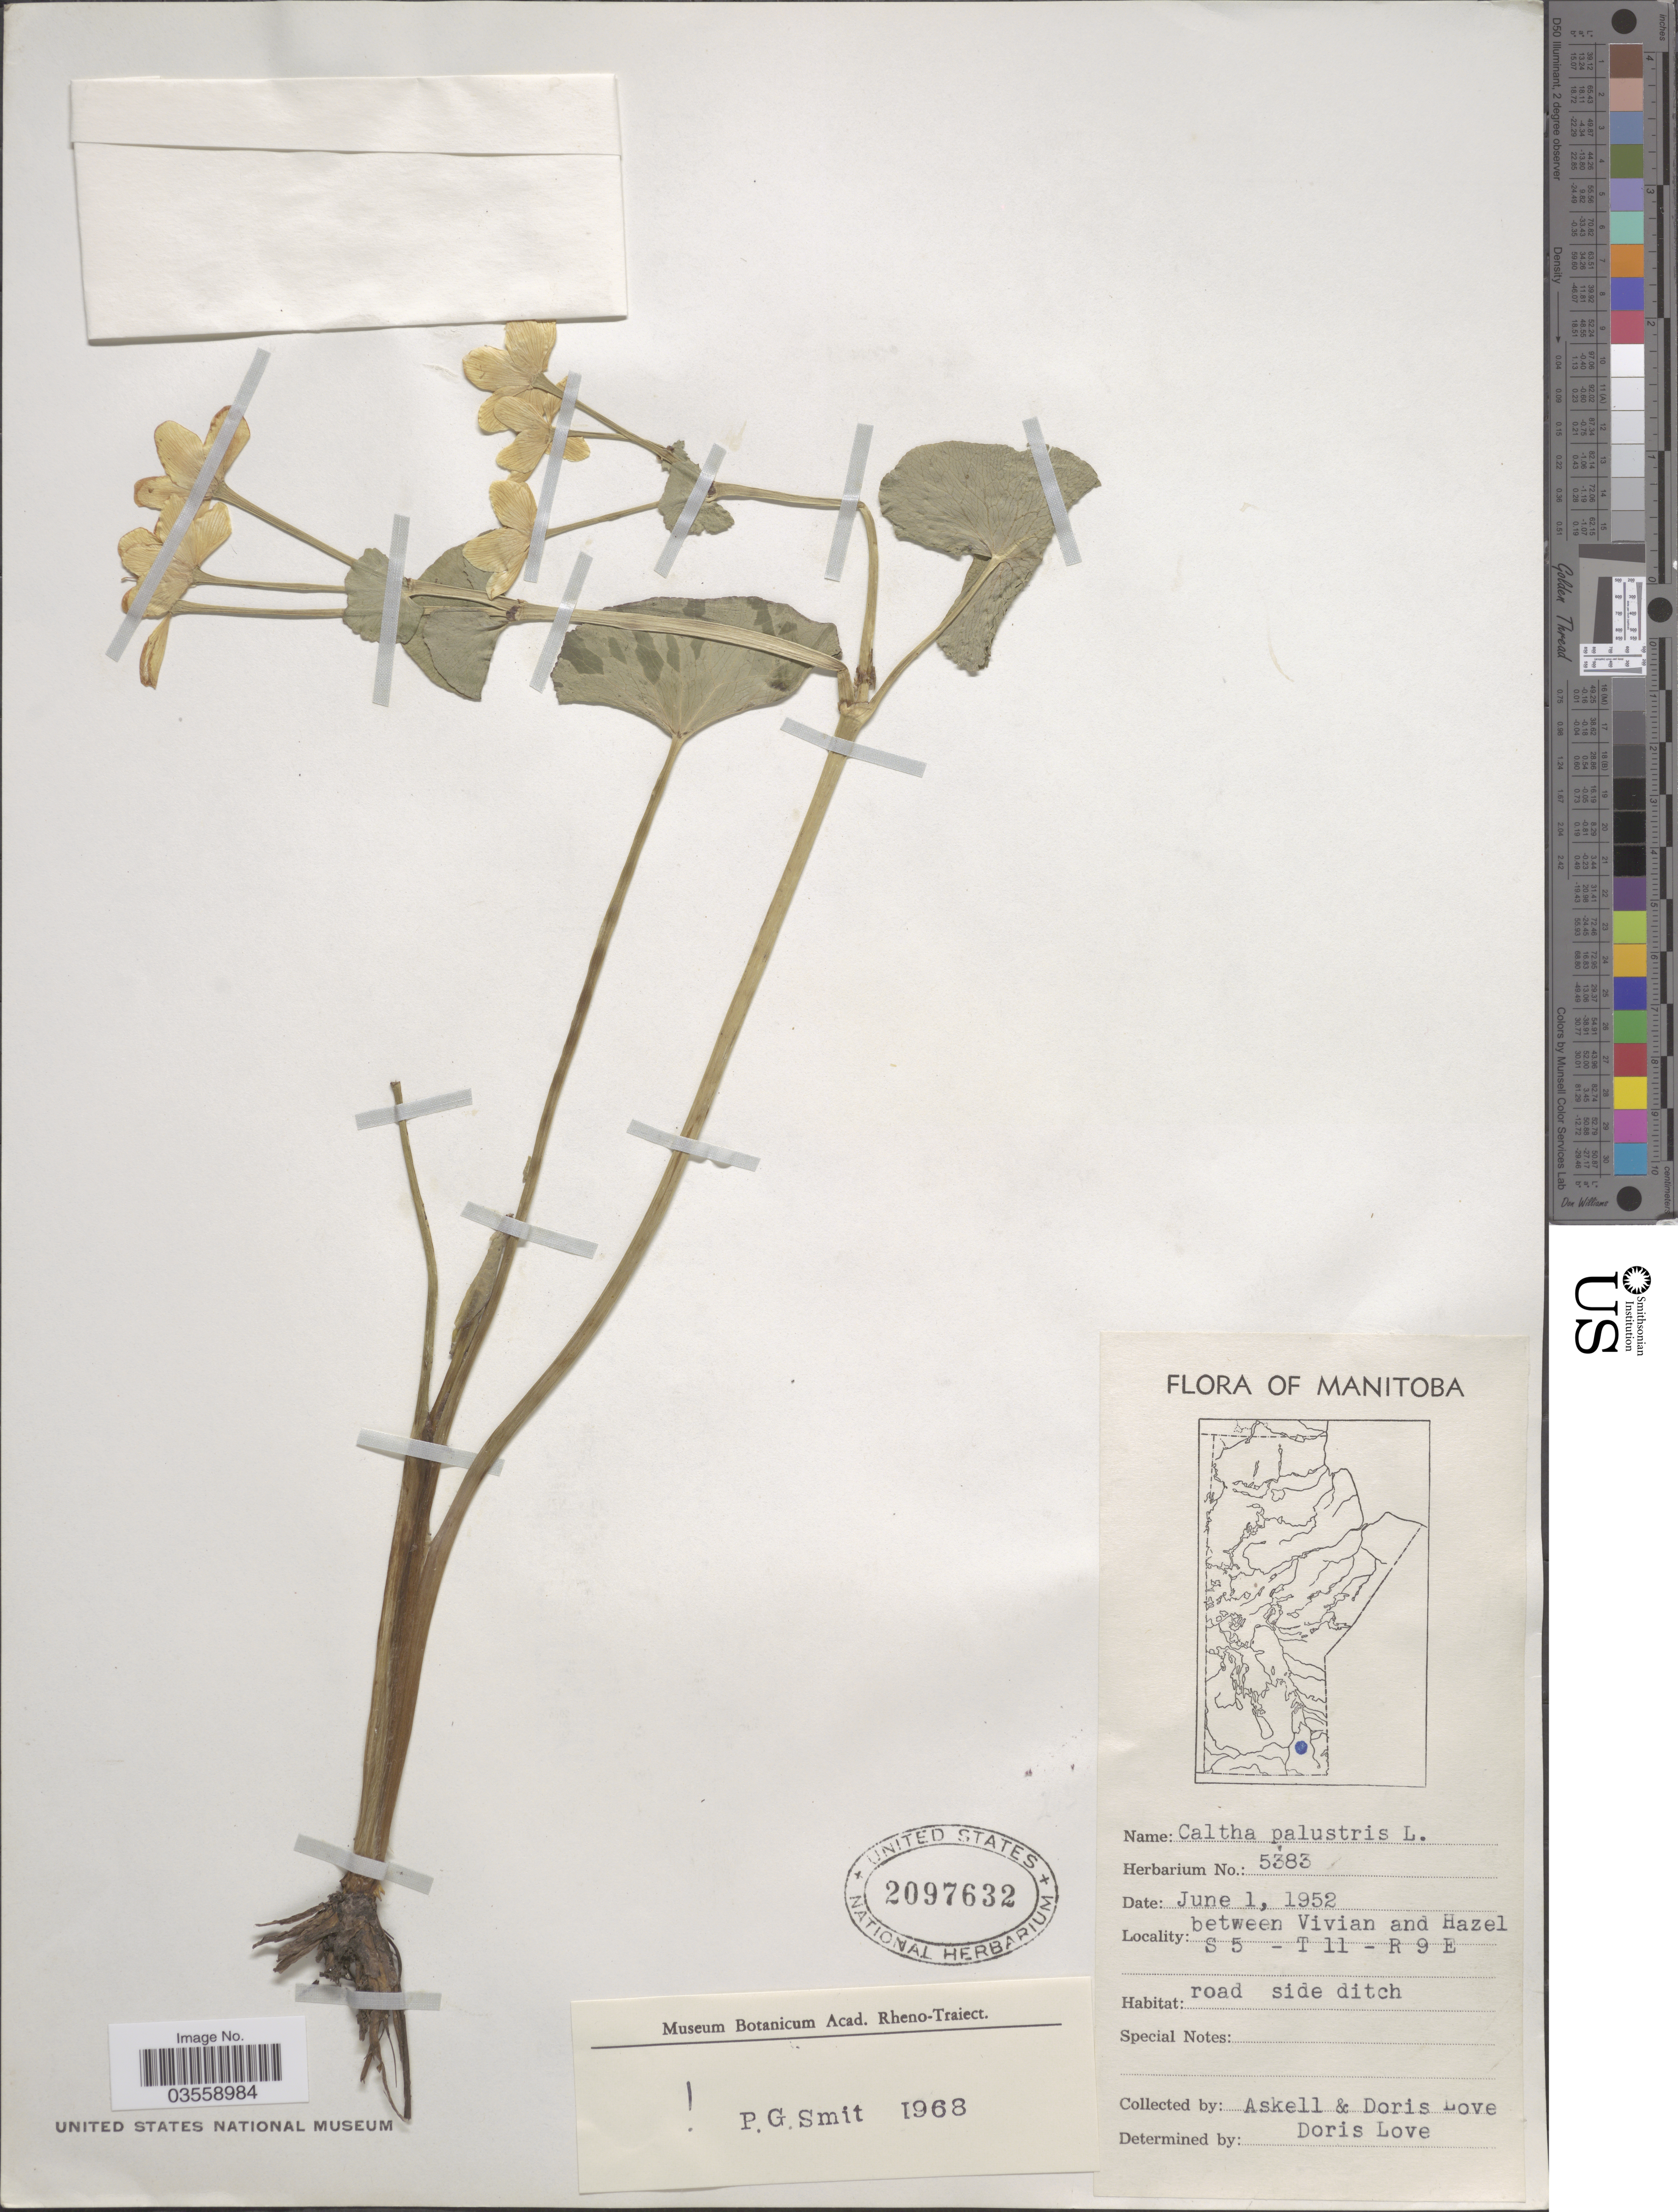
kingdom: Plantae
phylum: Tracheophyta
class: Magnoliopsida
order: Ranunculales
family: Ranunculaceae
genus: Caltha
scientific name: Caltha palustris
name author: L.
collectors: Á. Löve & D. Löve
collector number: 5383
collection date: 1952-06-01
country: Canada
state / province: Manitoba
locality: Between Vivian and Hazel S 5 - T 11 - R 9 E.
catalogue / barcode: US 2097632